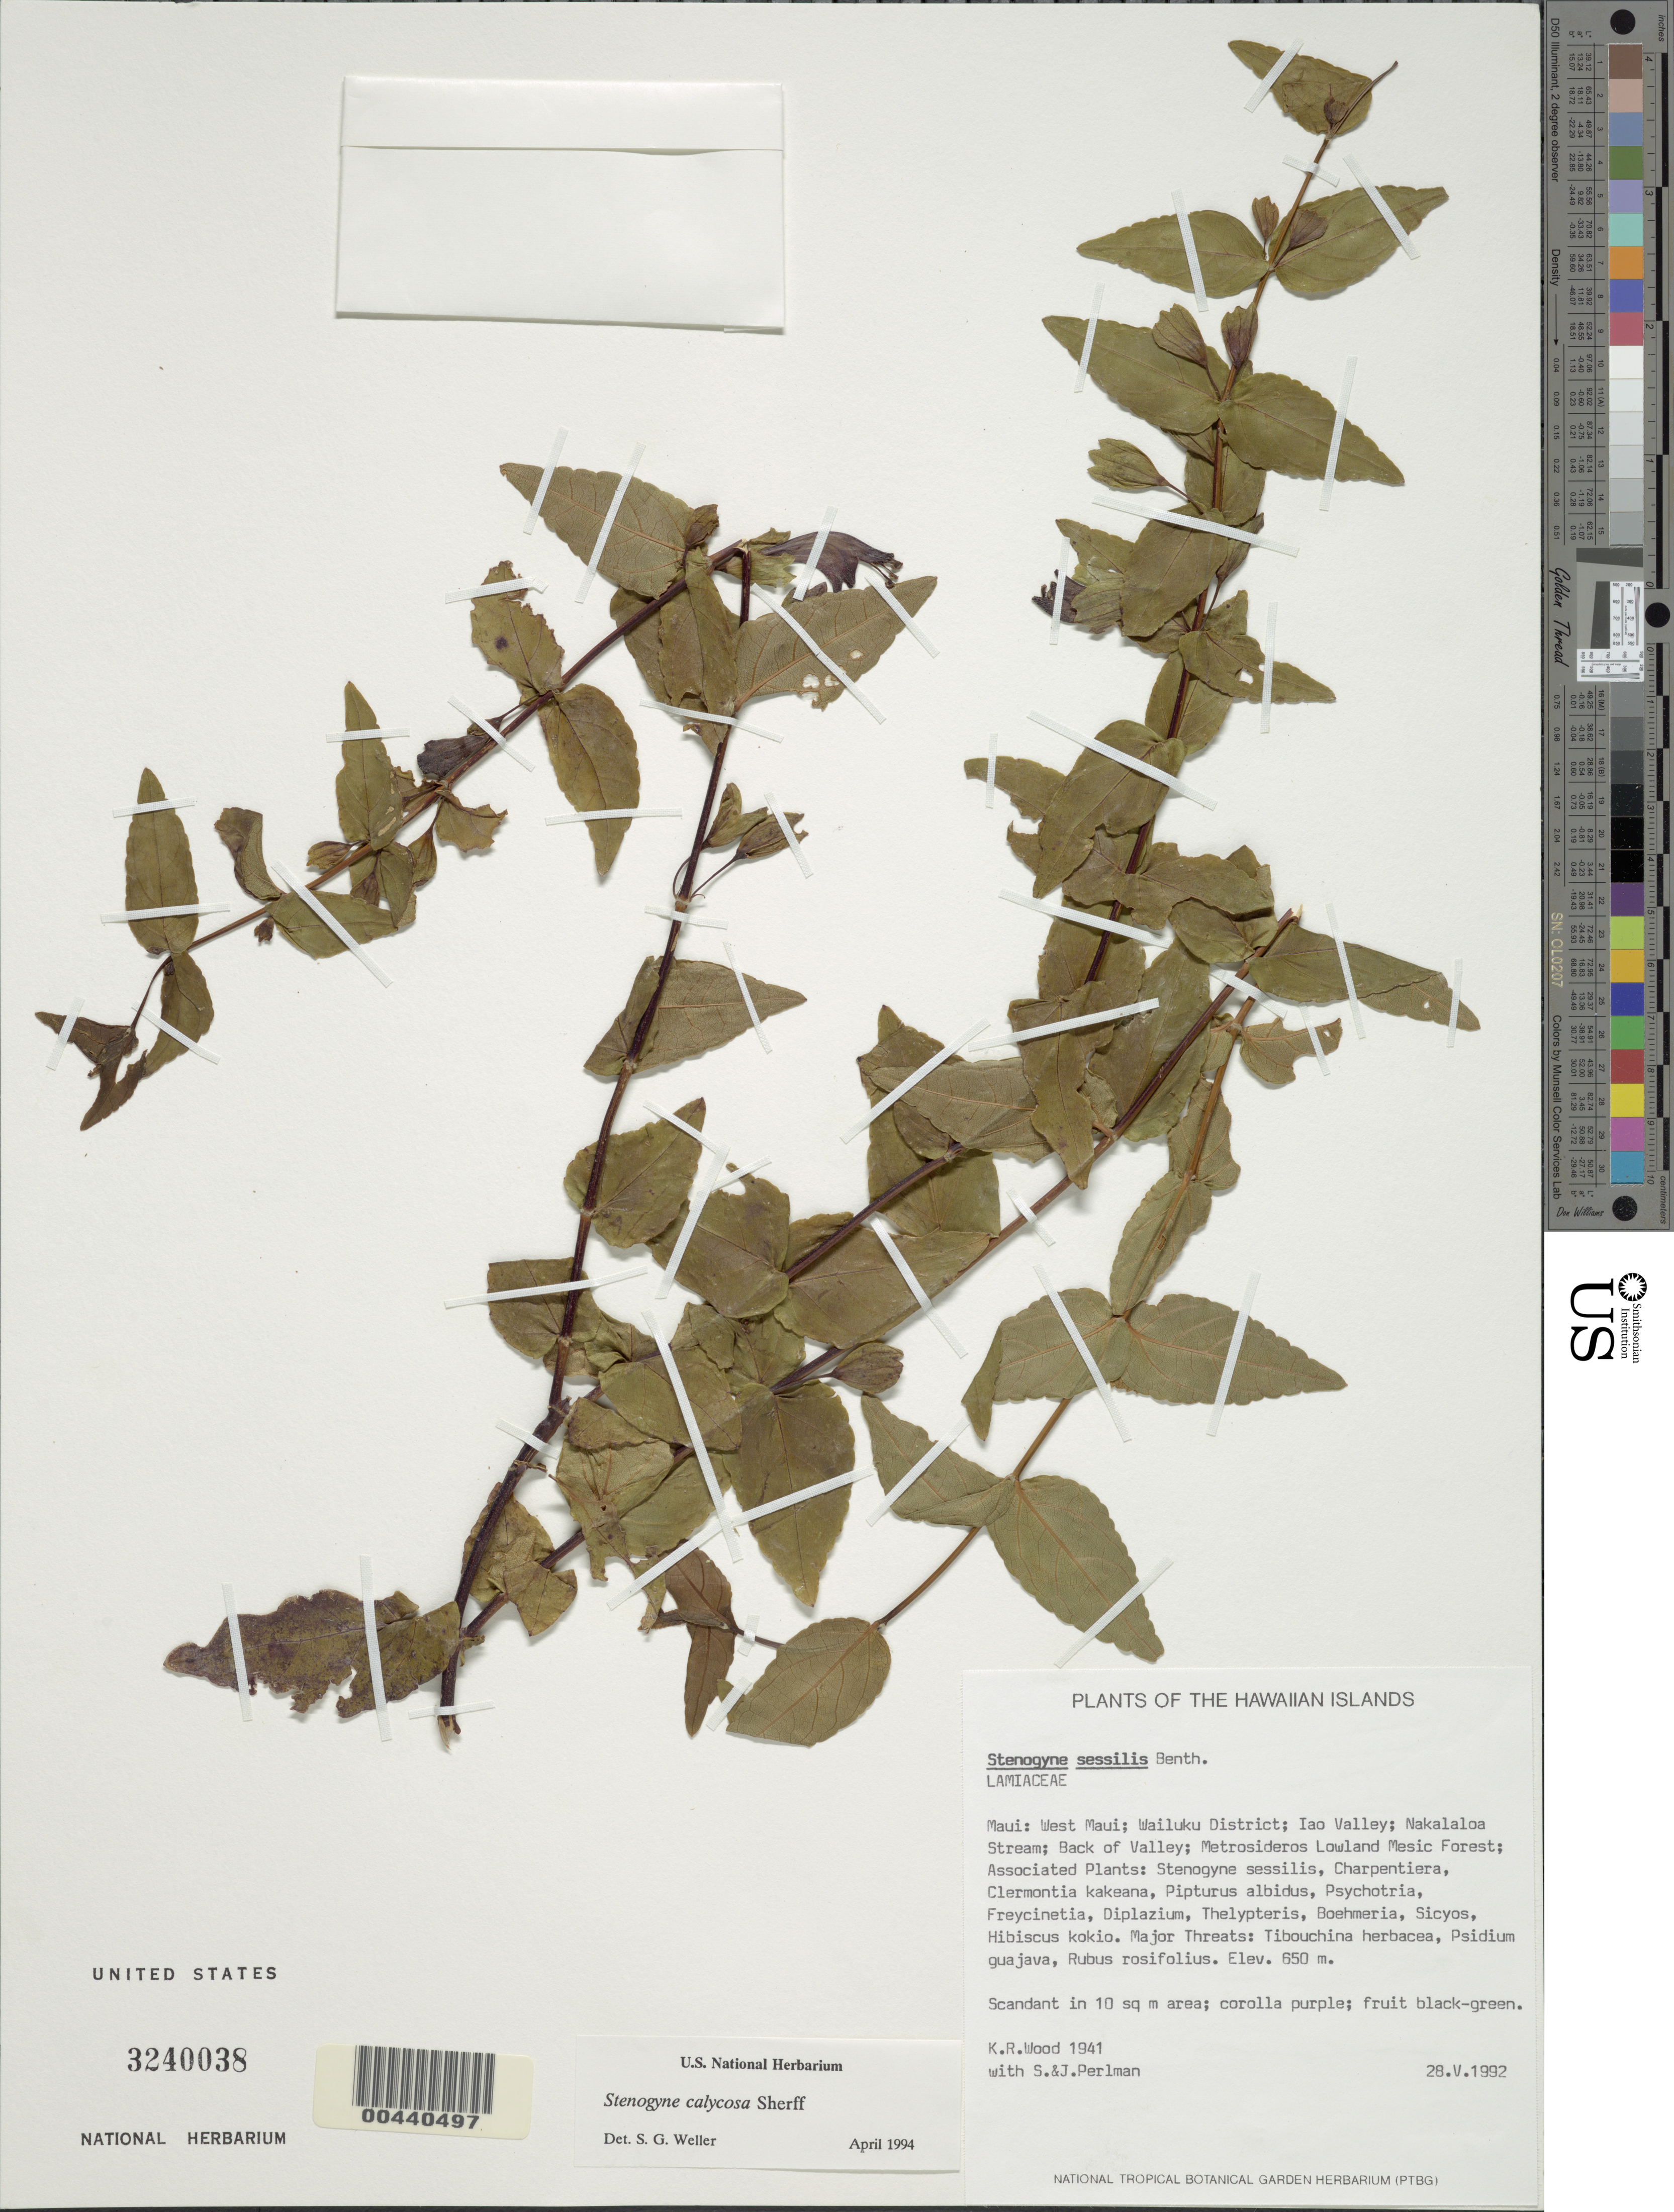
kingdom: Plantae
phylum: Tracheophyta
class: Magnoliopsida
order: Lamiales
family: Lamiaceae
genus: Stenogyne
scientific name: Stenogyne calycosa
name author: Sherff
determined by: Weller, Stephen G., (UNITED STATES)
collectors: K. R. Wood, S. P. Perlman & J. Perlman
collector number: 1941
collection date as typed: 28 May 1992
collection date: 1992-05-28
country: United States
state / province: Hawaii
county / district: Maui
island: Maui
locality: W Maui; Wailuku District; Iao Valley; Nakalaloa Stream; Back of Valley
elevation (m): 650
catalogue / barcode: US 3240038